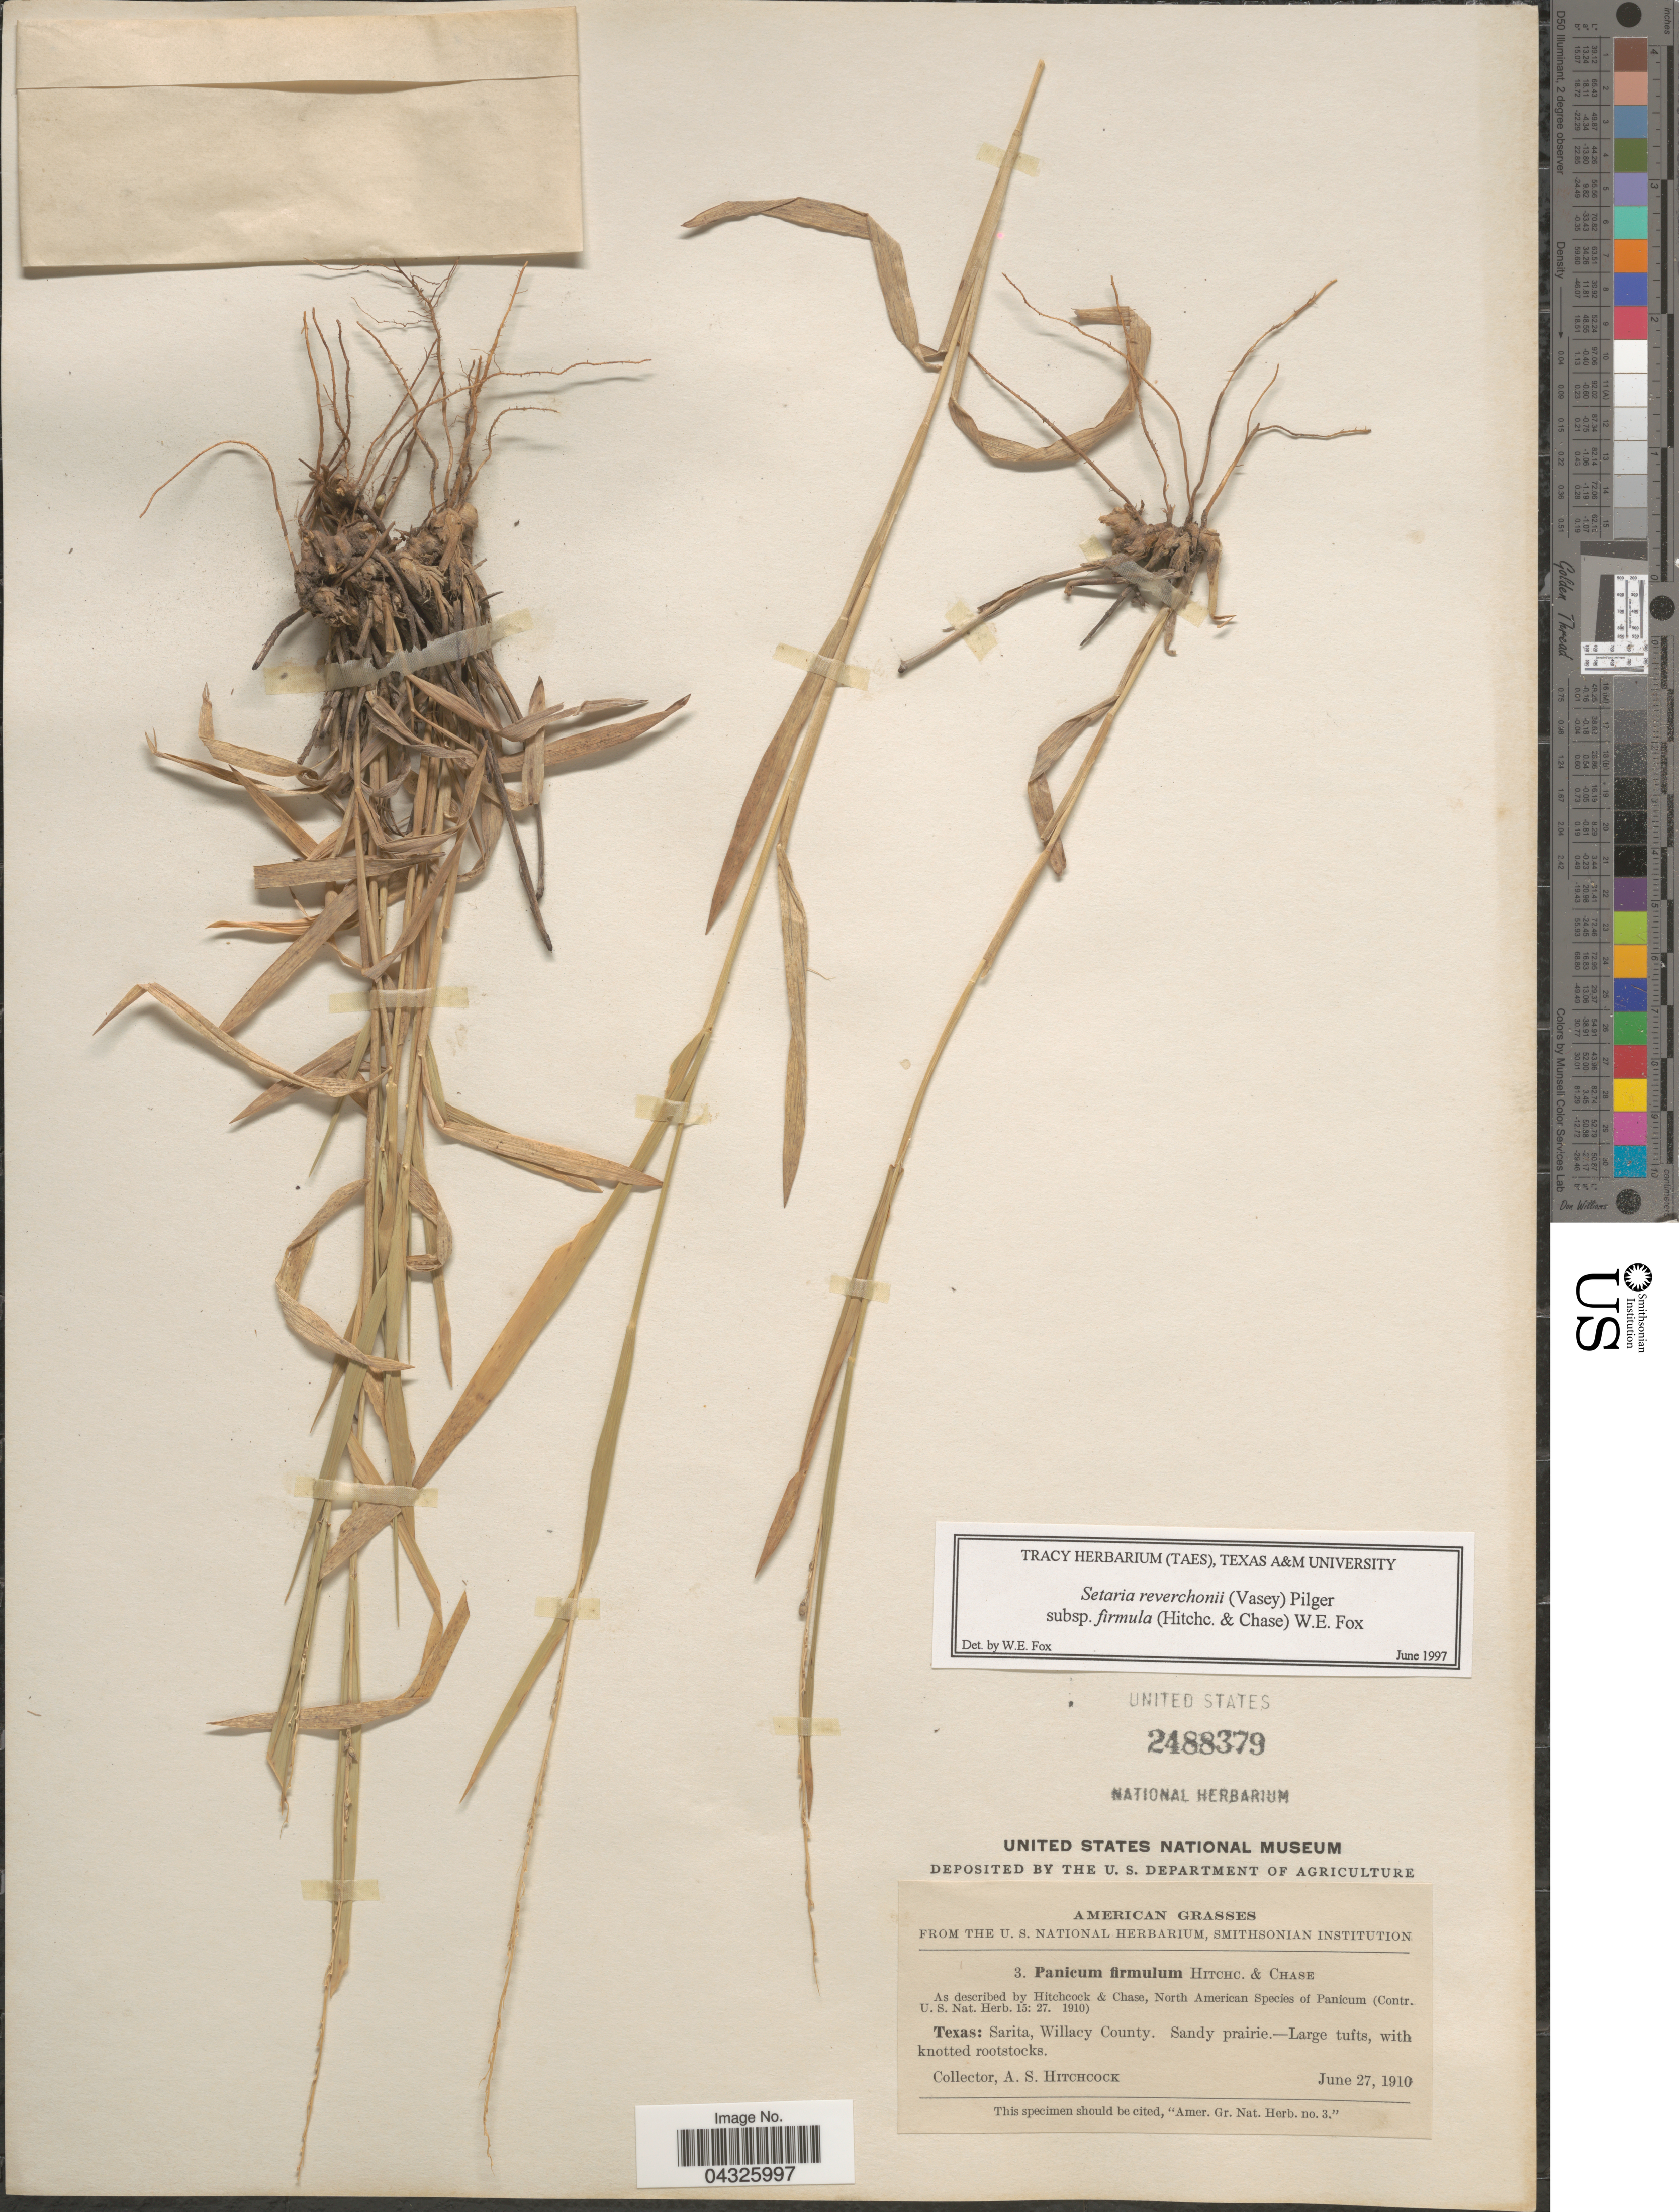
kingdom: Plantae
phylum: Tracheophyta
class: Liliopsida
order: Poales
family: Poaceae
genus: Setaria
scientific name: Setaria reverchonii subsp. firmula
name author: (Hitchc. & Chase) W.E. Fox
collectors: A. S. Hitchcock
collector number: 3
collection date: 1910-06-27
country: United States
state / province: Texas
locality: Sarita, Willacy County.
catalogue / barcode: US 2488379